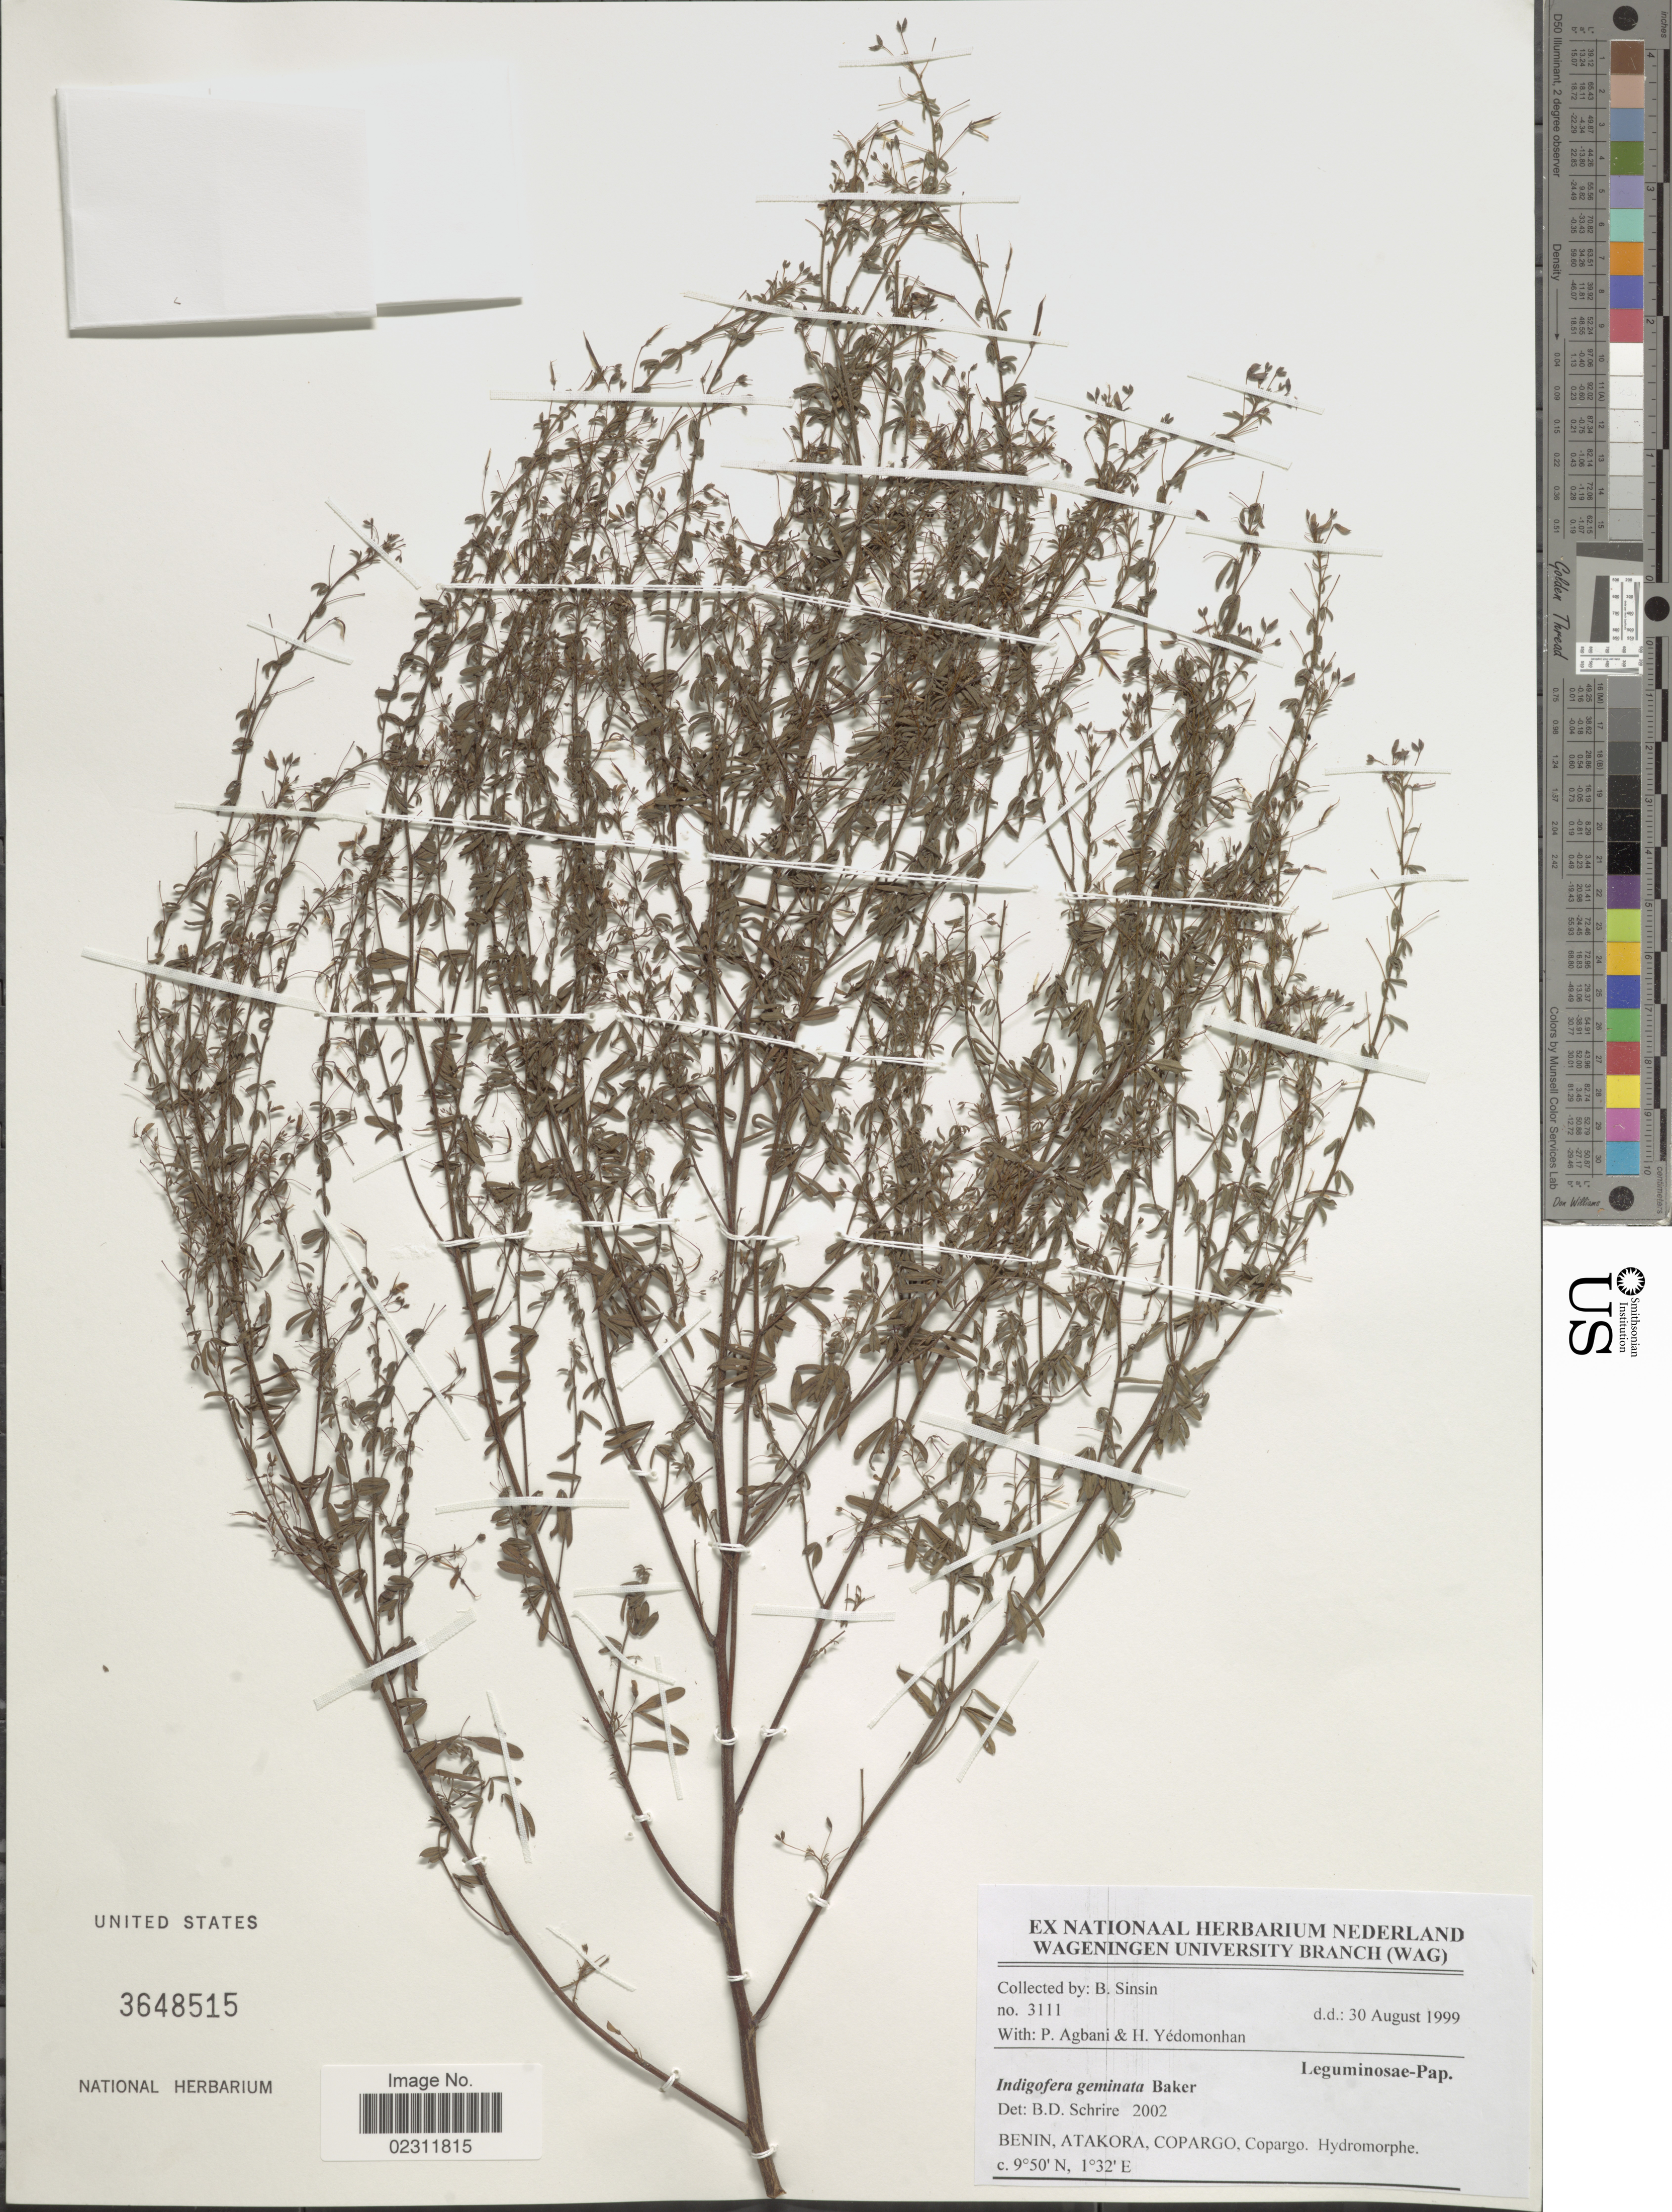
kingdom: Plantae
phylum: Tracheophyta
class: Magnoliopsida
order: Fabales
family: Fabaceae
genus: Indigofera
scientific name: Indigofera geminata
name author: Baker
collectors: B. Sinsin, P. Agbani & H. Yedomonhan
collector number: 3111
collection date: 1999-08-30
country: Benin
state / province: Atakora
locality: Copargo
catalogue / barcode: US 3648515